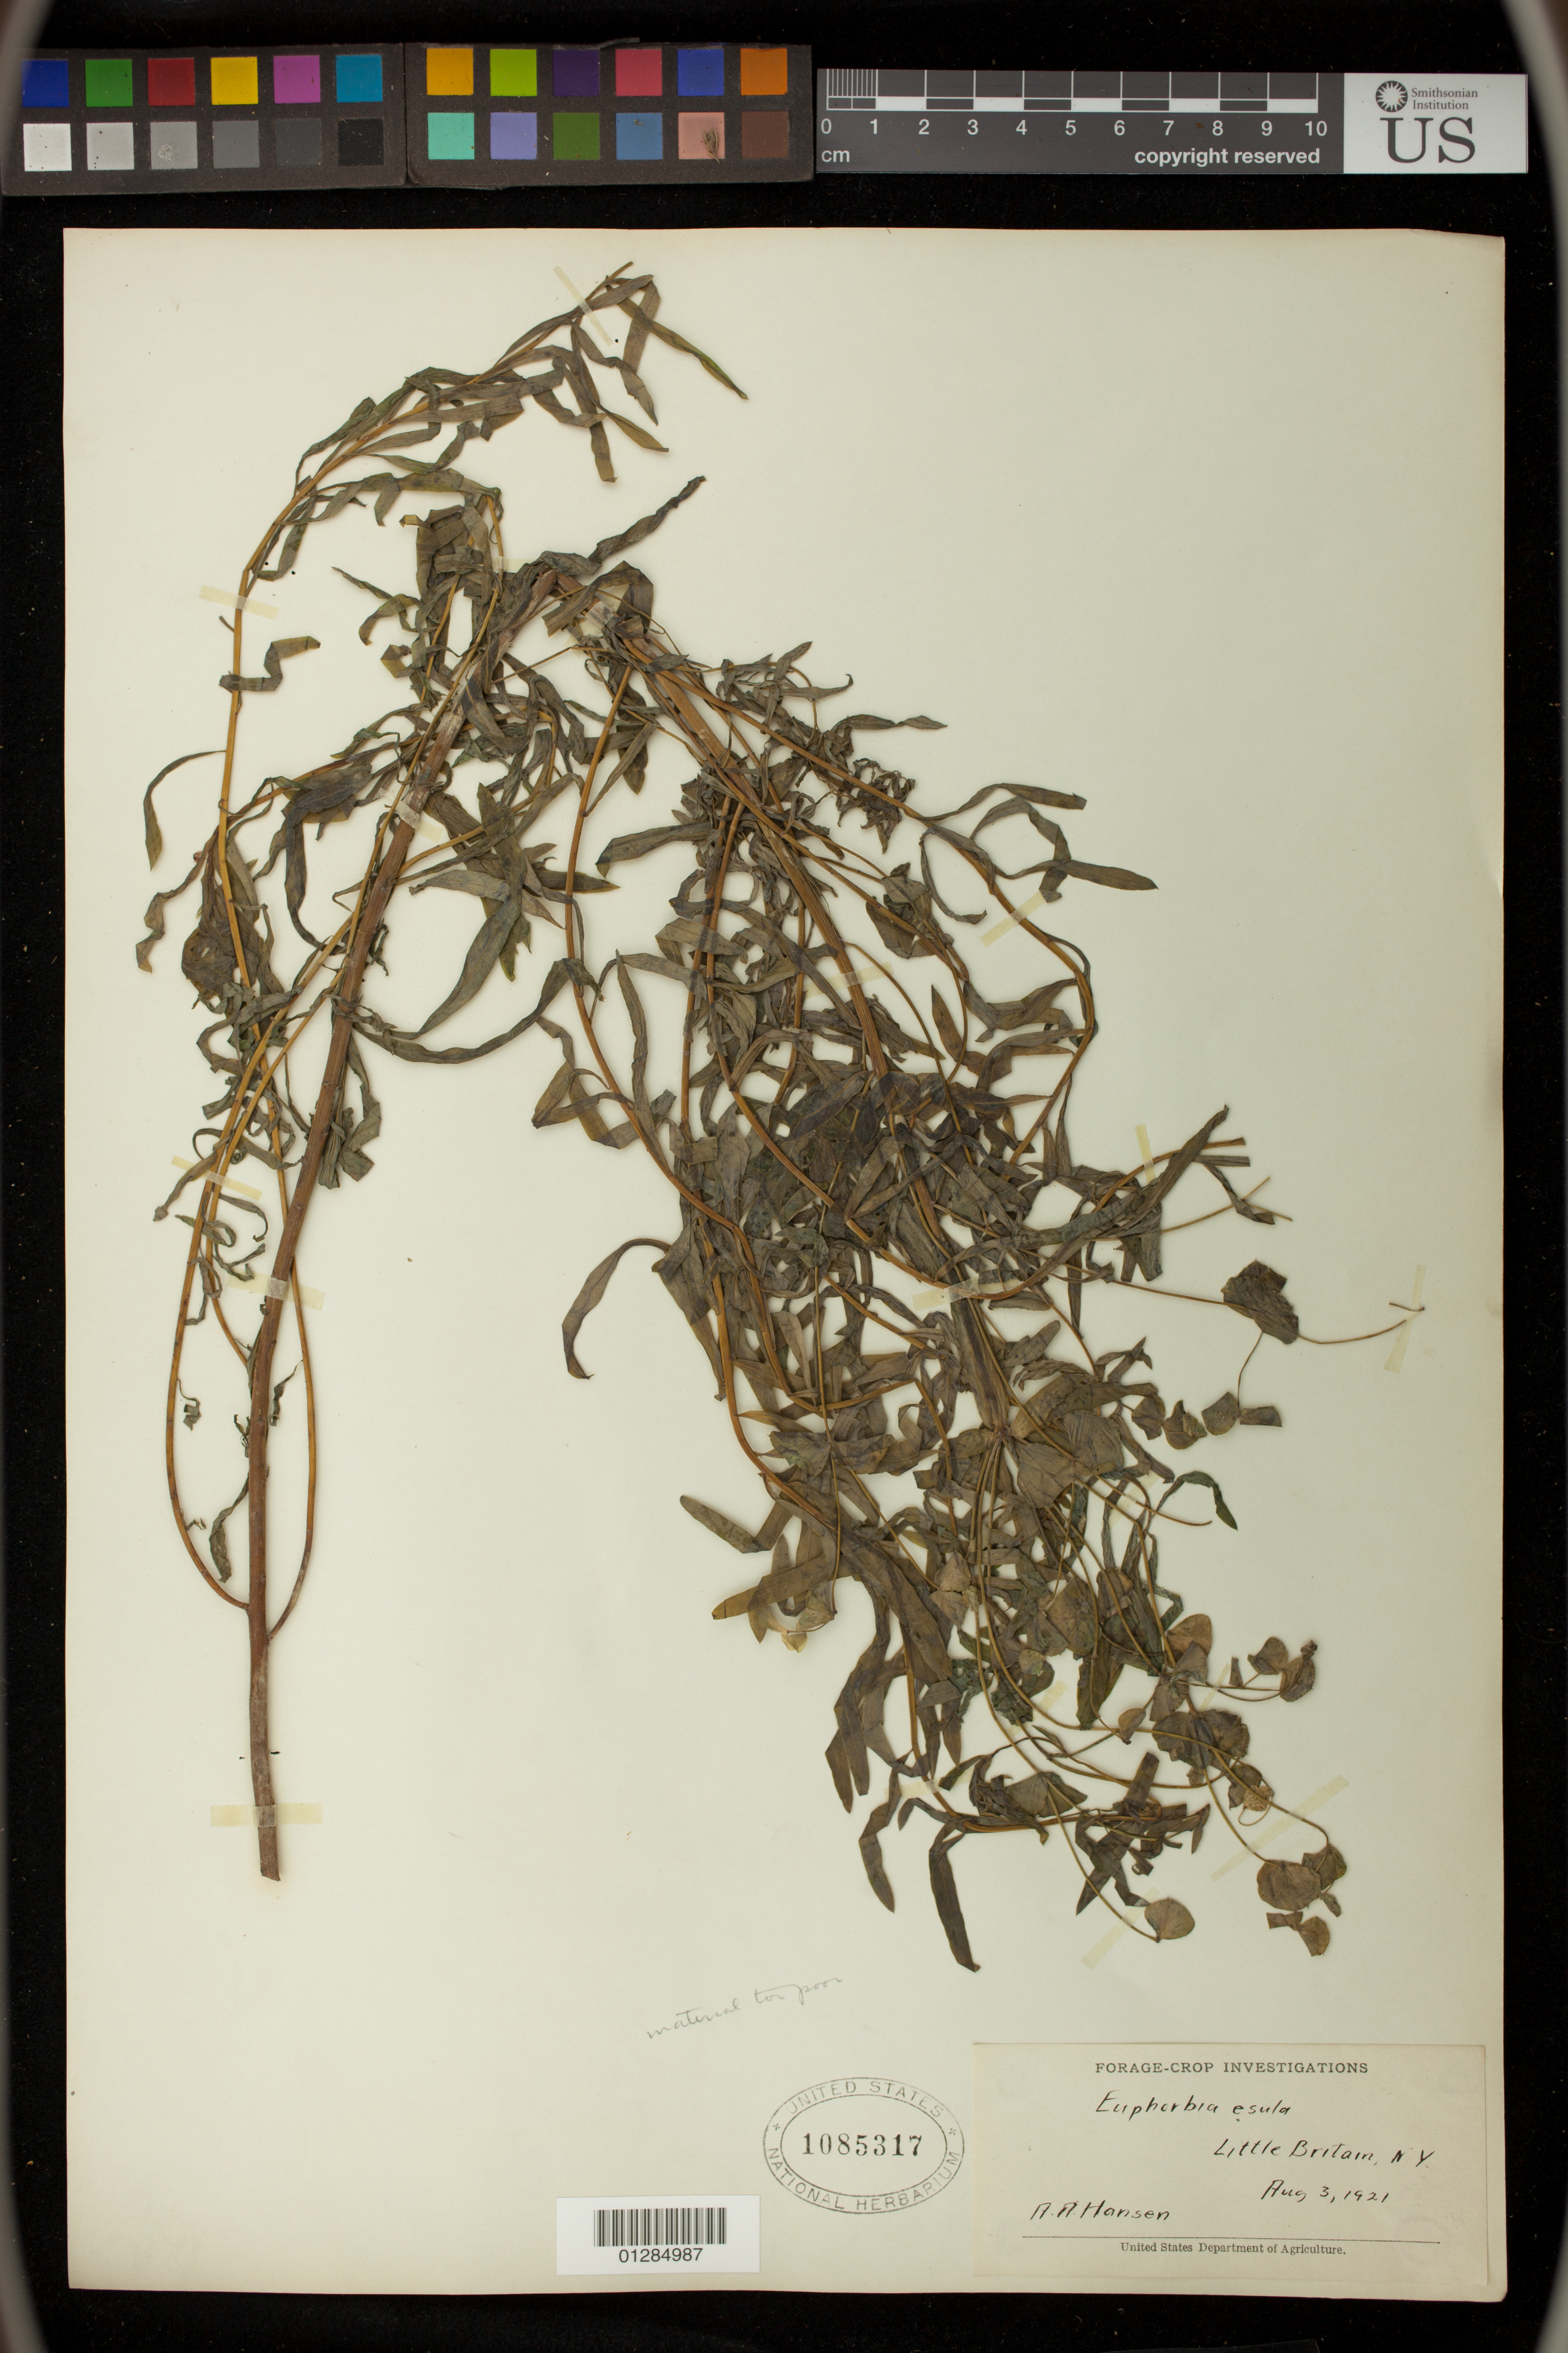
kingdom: Plantae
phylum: Tracheophyta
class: Magnoliopsida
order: Malpighiales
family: Euphorbiaceae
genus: Euphorbia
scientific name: Euphorbia esula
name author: L.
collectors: A. Hansen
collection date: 1921-08-03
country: United States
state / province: New York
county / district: Orange County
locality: Little Britain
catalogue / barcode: US 1085317